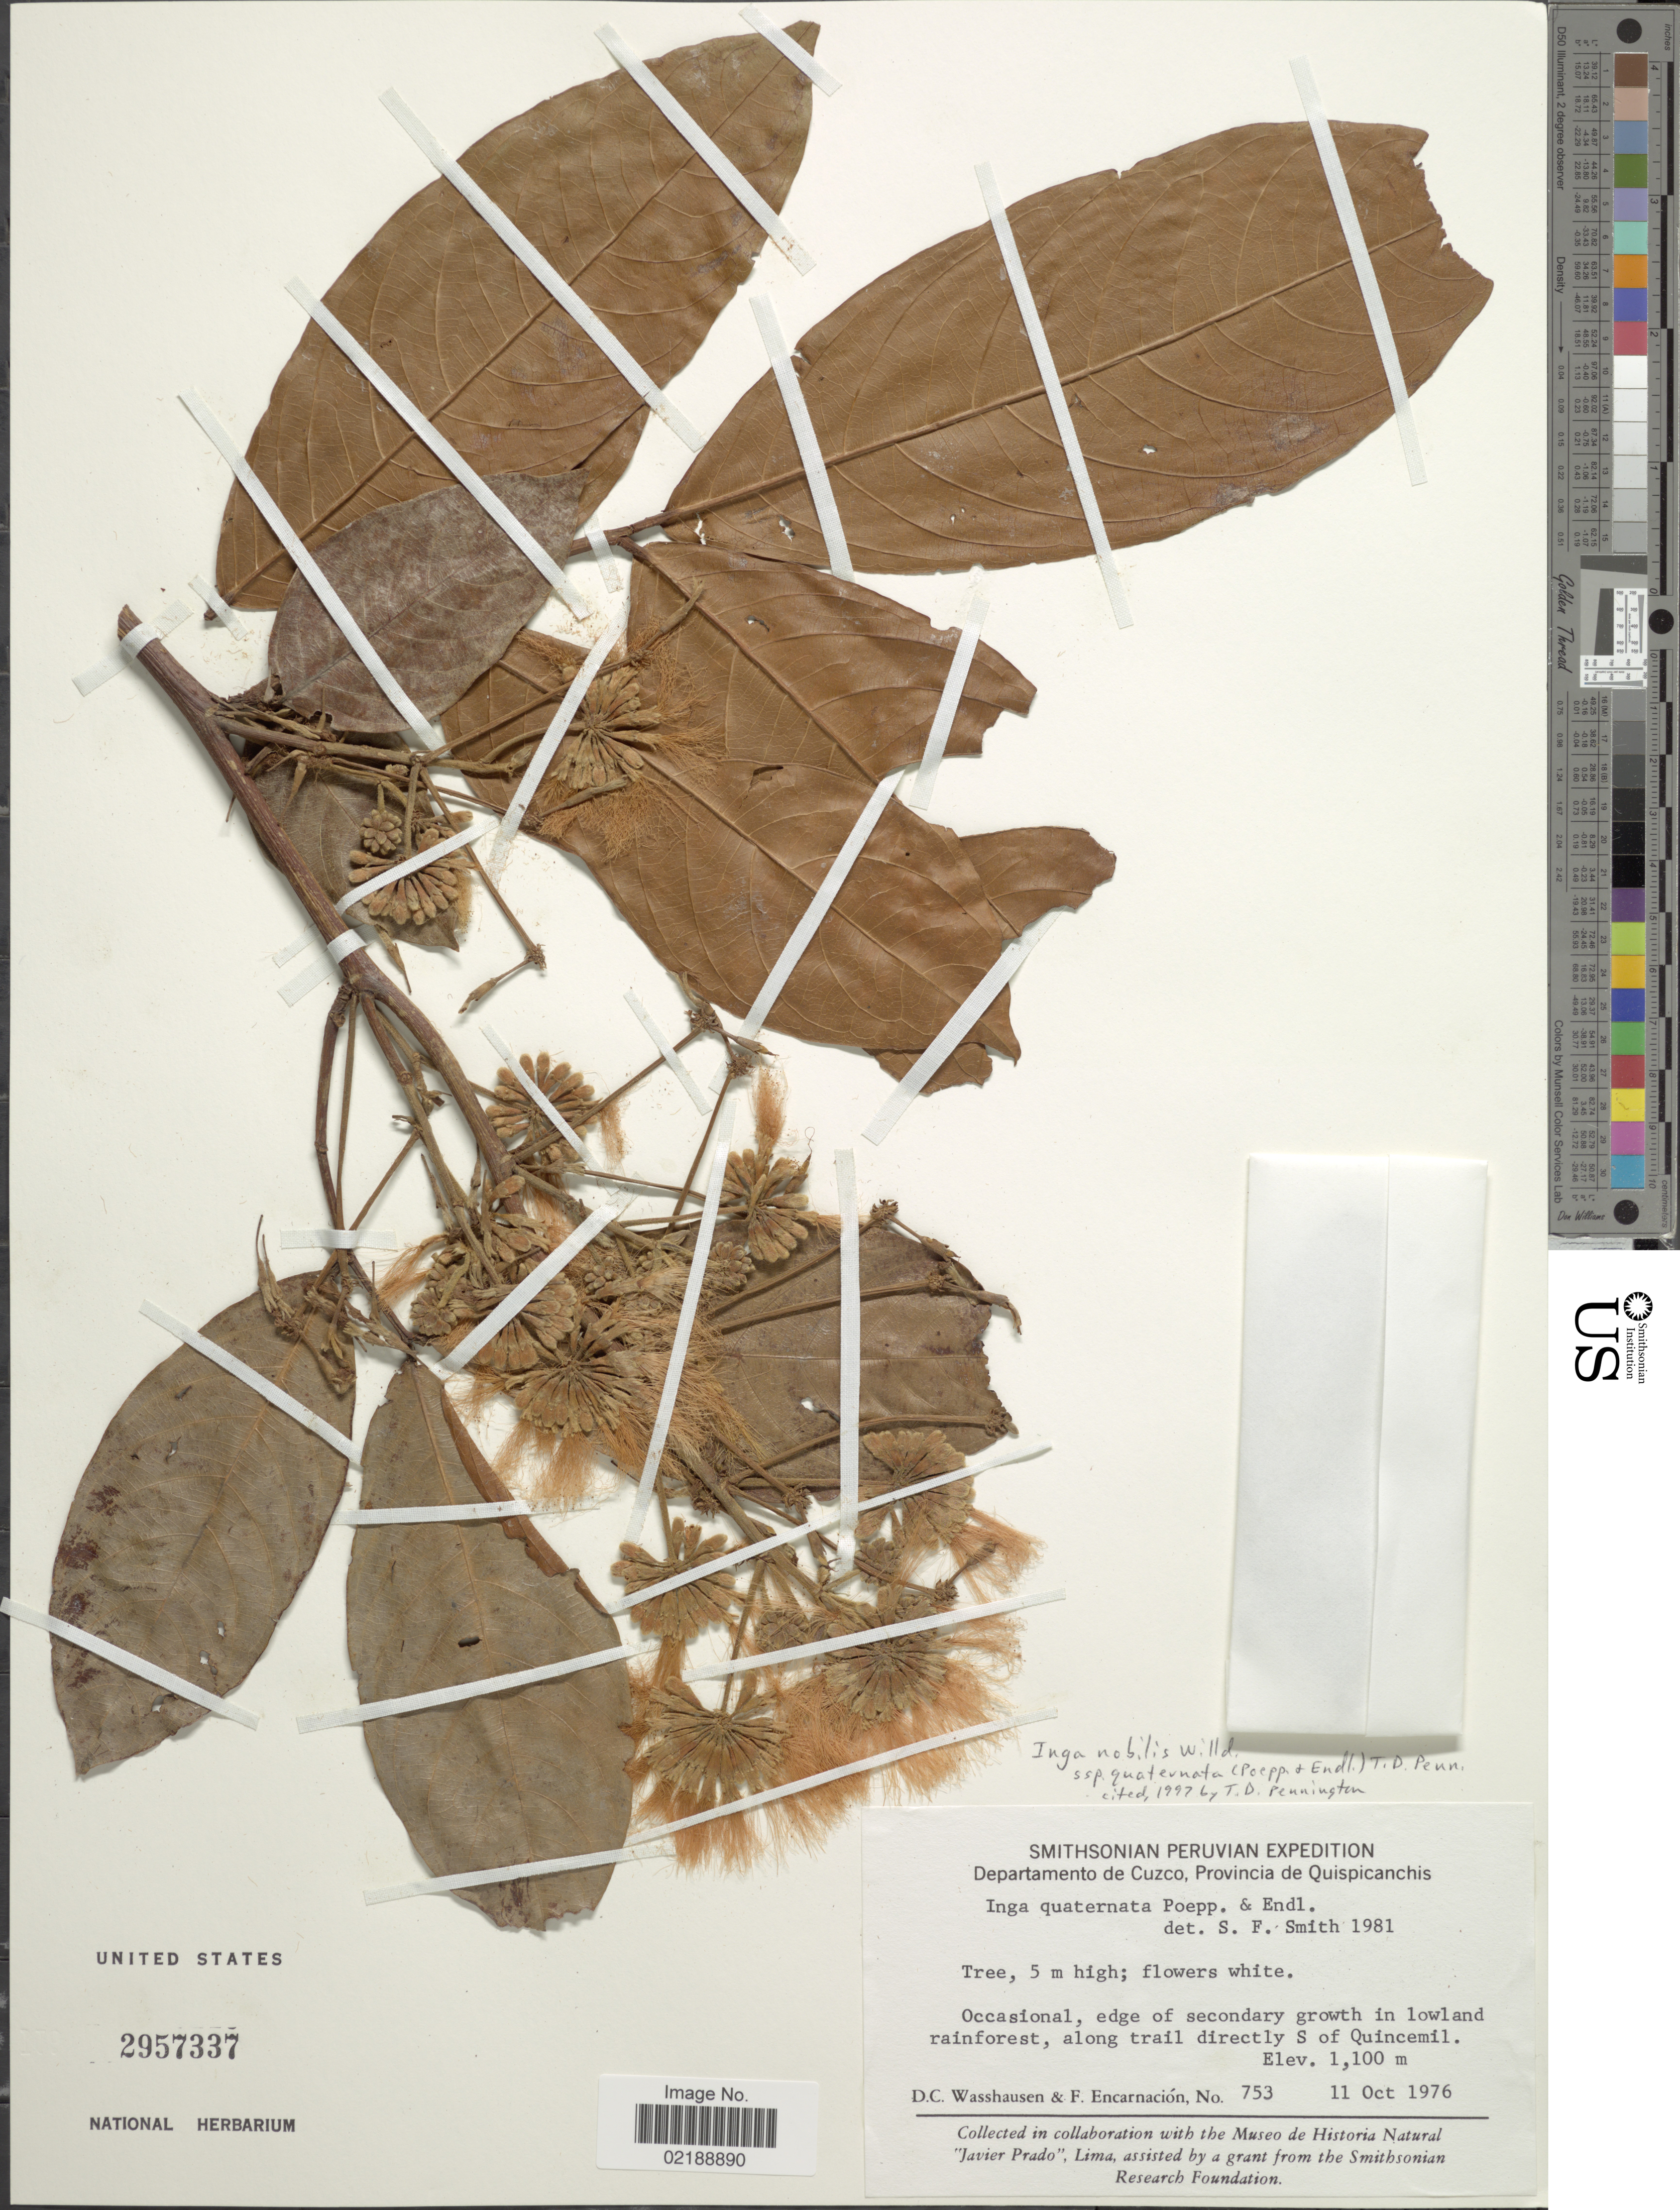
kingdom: Plantae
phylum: Tracheophyta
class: Magnoliopsida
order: Fabales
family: Fabaceae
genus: Inga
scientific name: Inga nobilis subsp. quaternata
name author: (Poepp. & Endl.) T.D. Penn.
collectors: D. C. Wasshausen & F. Encarnación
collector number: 753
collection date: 1976-10-11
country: Peru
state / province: Cusco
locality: Departamento de Cuzco, Provincia de Quispicanchis, Occasional, edge of secondary growth in lowland rainforest, along trail directly S of Quincemil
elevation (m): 1100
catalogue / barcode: US 2957337